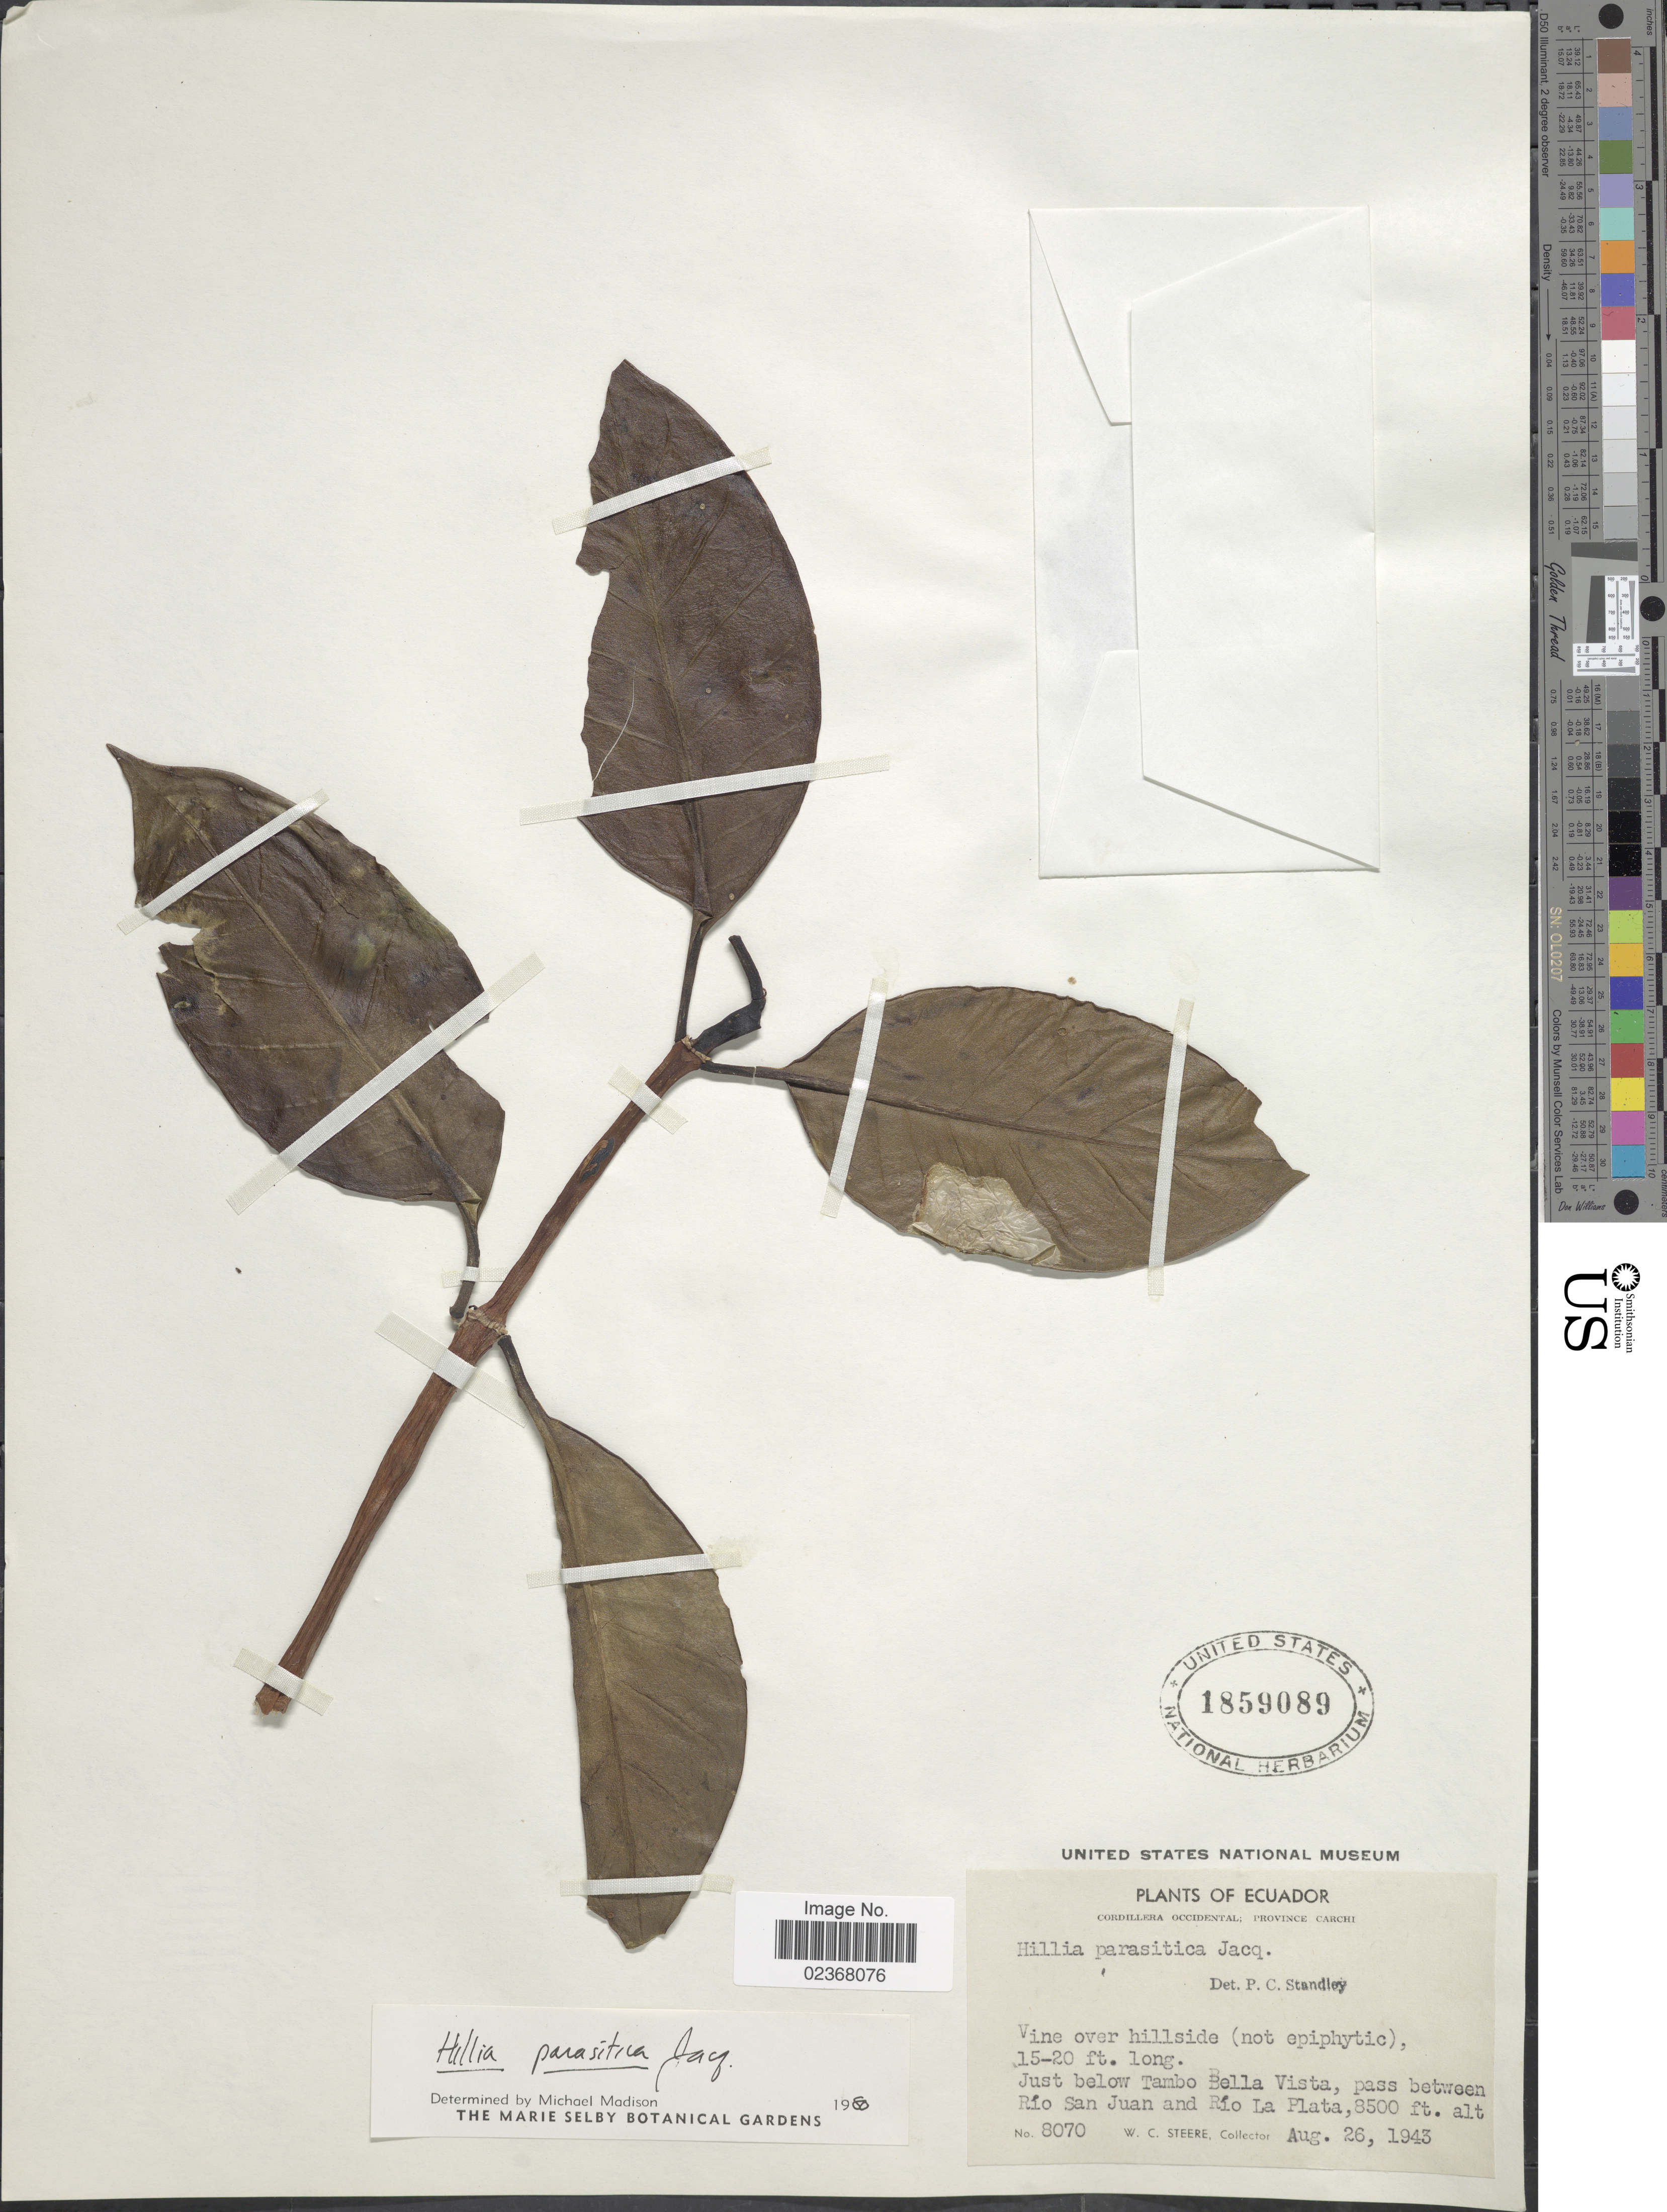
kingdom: Plantae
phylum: Tracheophyta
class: Magnoliopsida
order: Gentianales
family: Rubiaceae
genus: Hillia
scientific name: Hillia parasitica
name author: Jacq.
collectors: W. C. Steere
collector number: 8070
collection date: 1943-08-26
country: Ecuador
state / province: Carchi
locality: Cordillera Occidental, Province Carchi, Just below Tambo Bella Vista, pass between Rio San Juan and Rio La Plata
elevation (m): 2591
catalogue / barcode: US 1859089